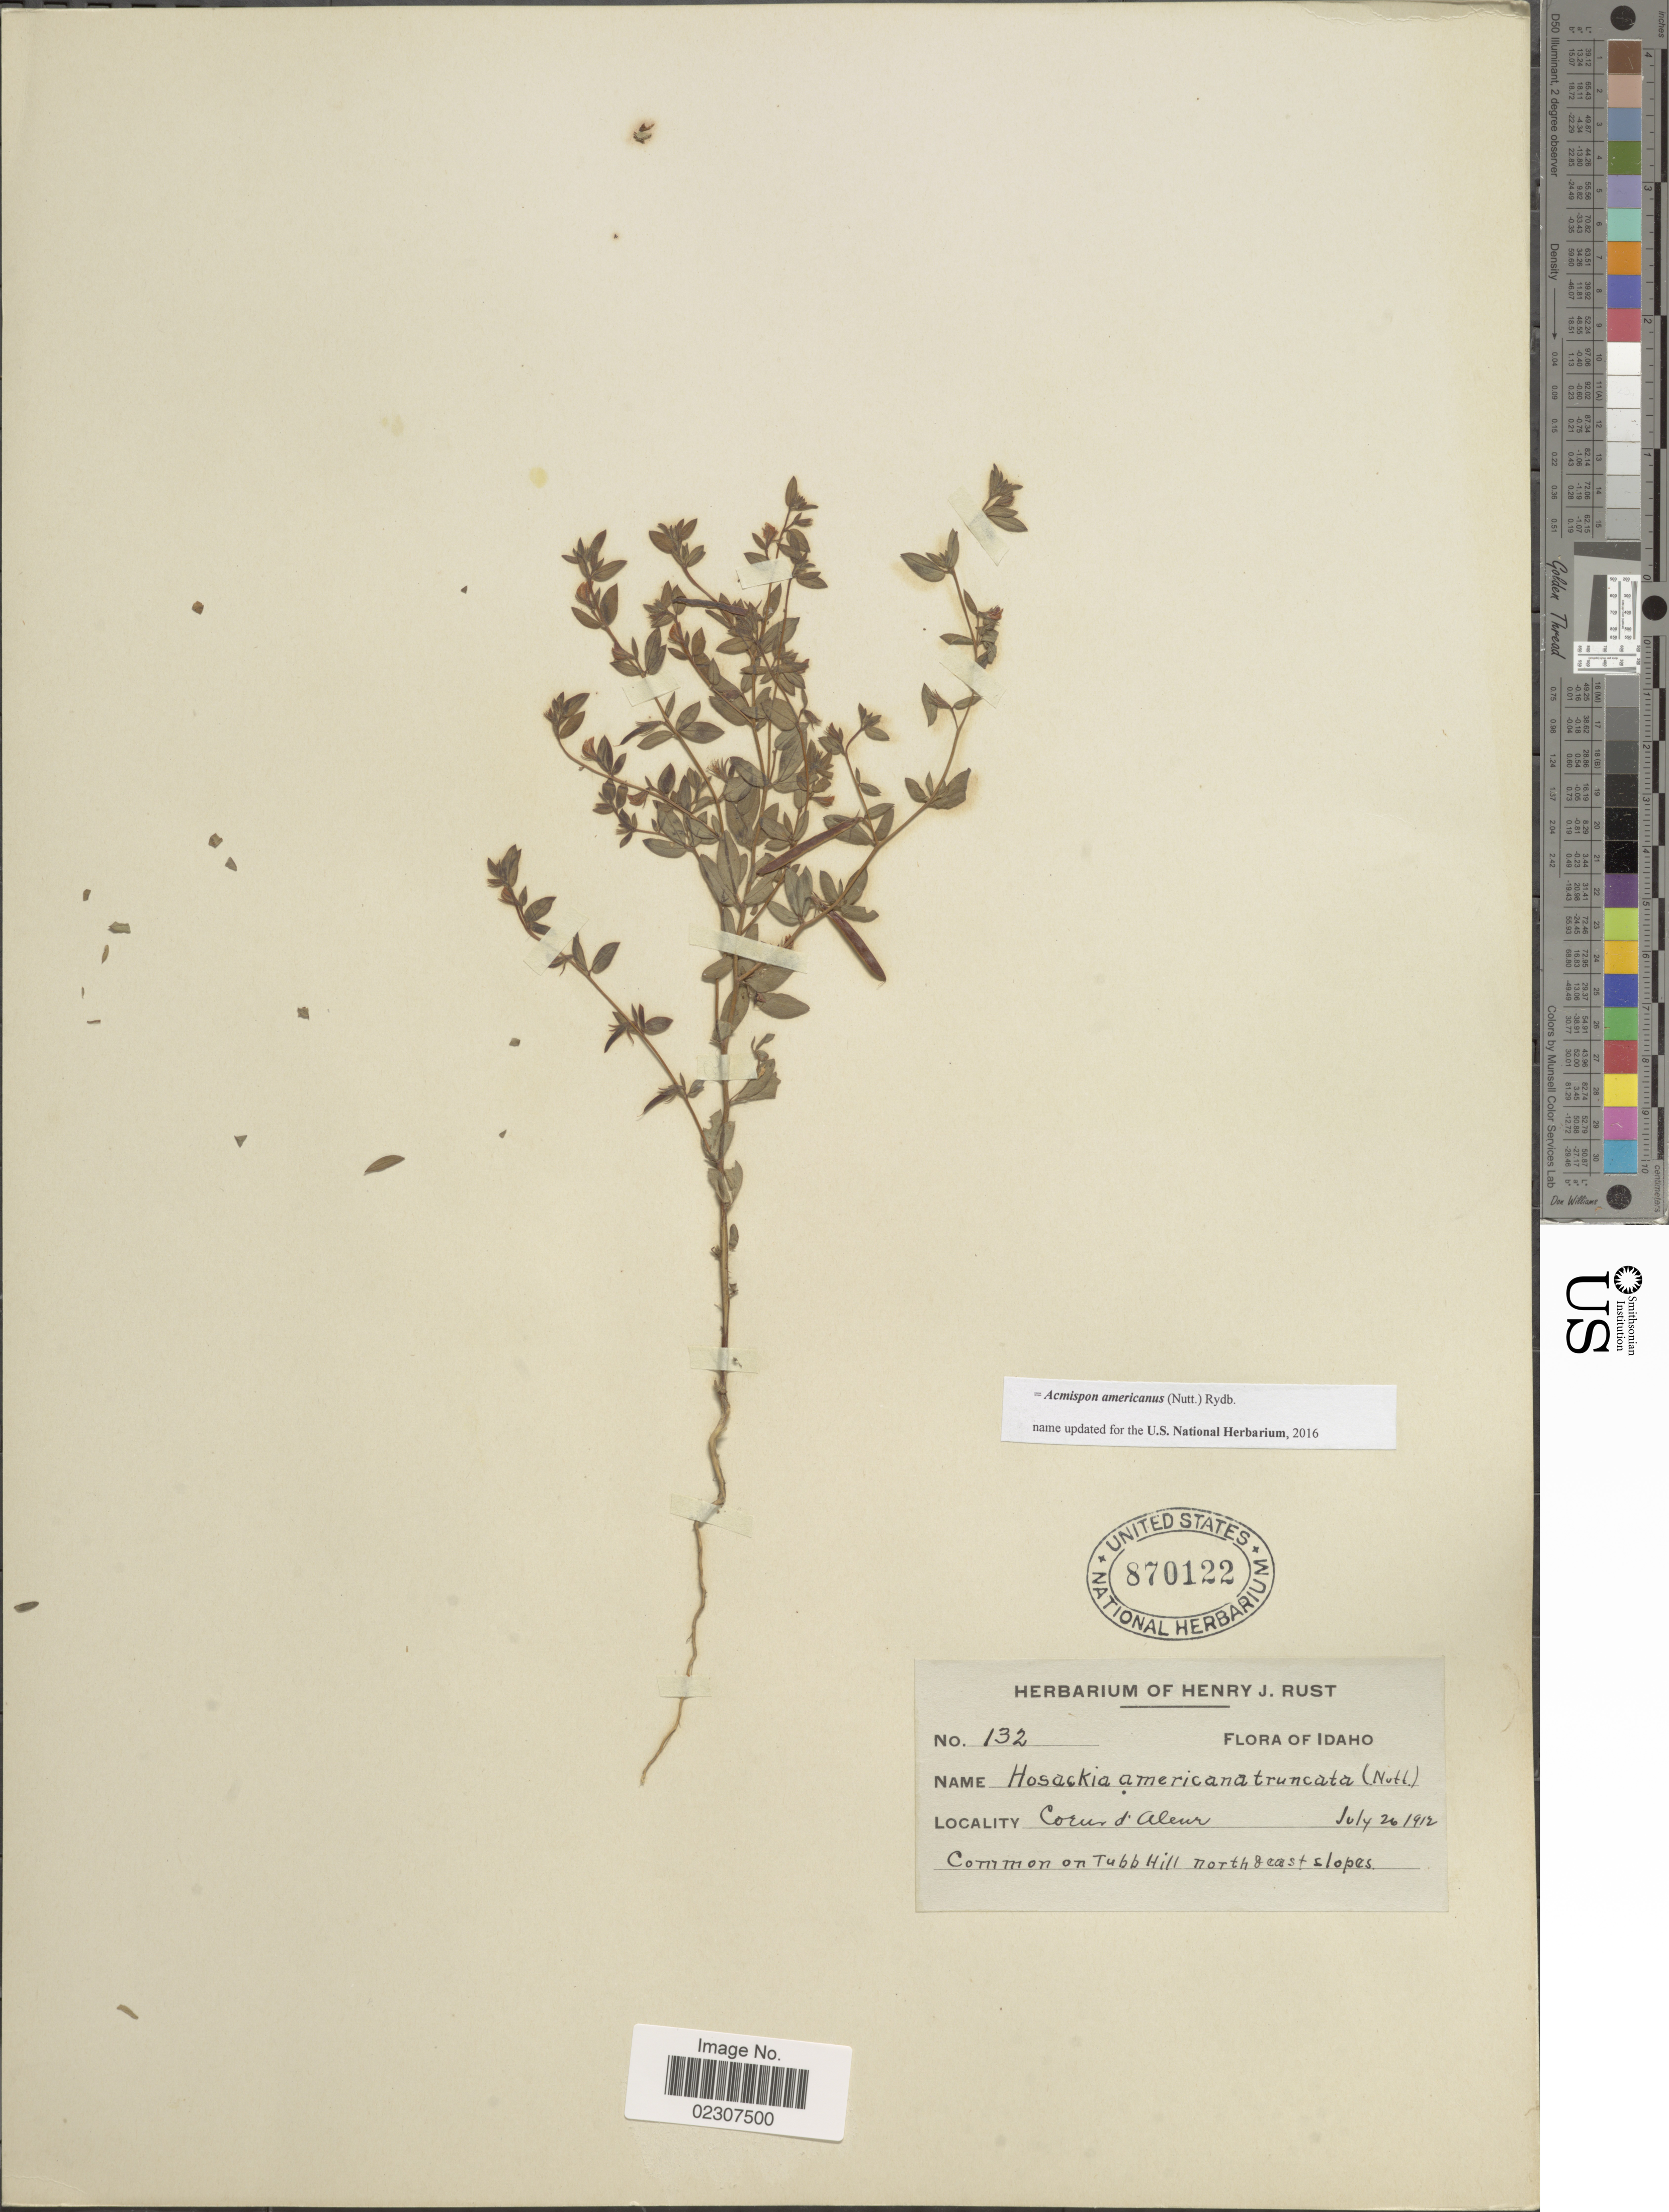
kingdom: Plantae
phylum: Tracheophyta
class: Magnoliopsida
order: Fabales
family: Fabaceae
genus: Acmispon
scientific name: Acmispon americanus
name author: (Nutt.) Rydb.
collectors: ex herb. Henry J. Rust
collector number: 132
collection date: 1912-07-26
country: United States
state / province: Idaho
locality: Coeur d'Alene, Common on Tubb Hill NE slopes.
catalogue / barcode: US 870122